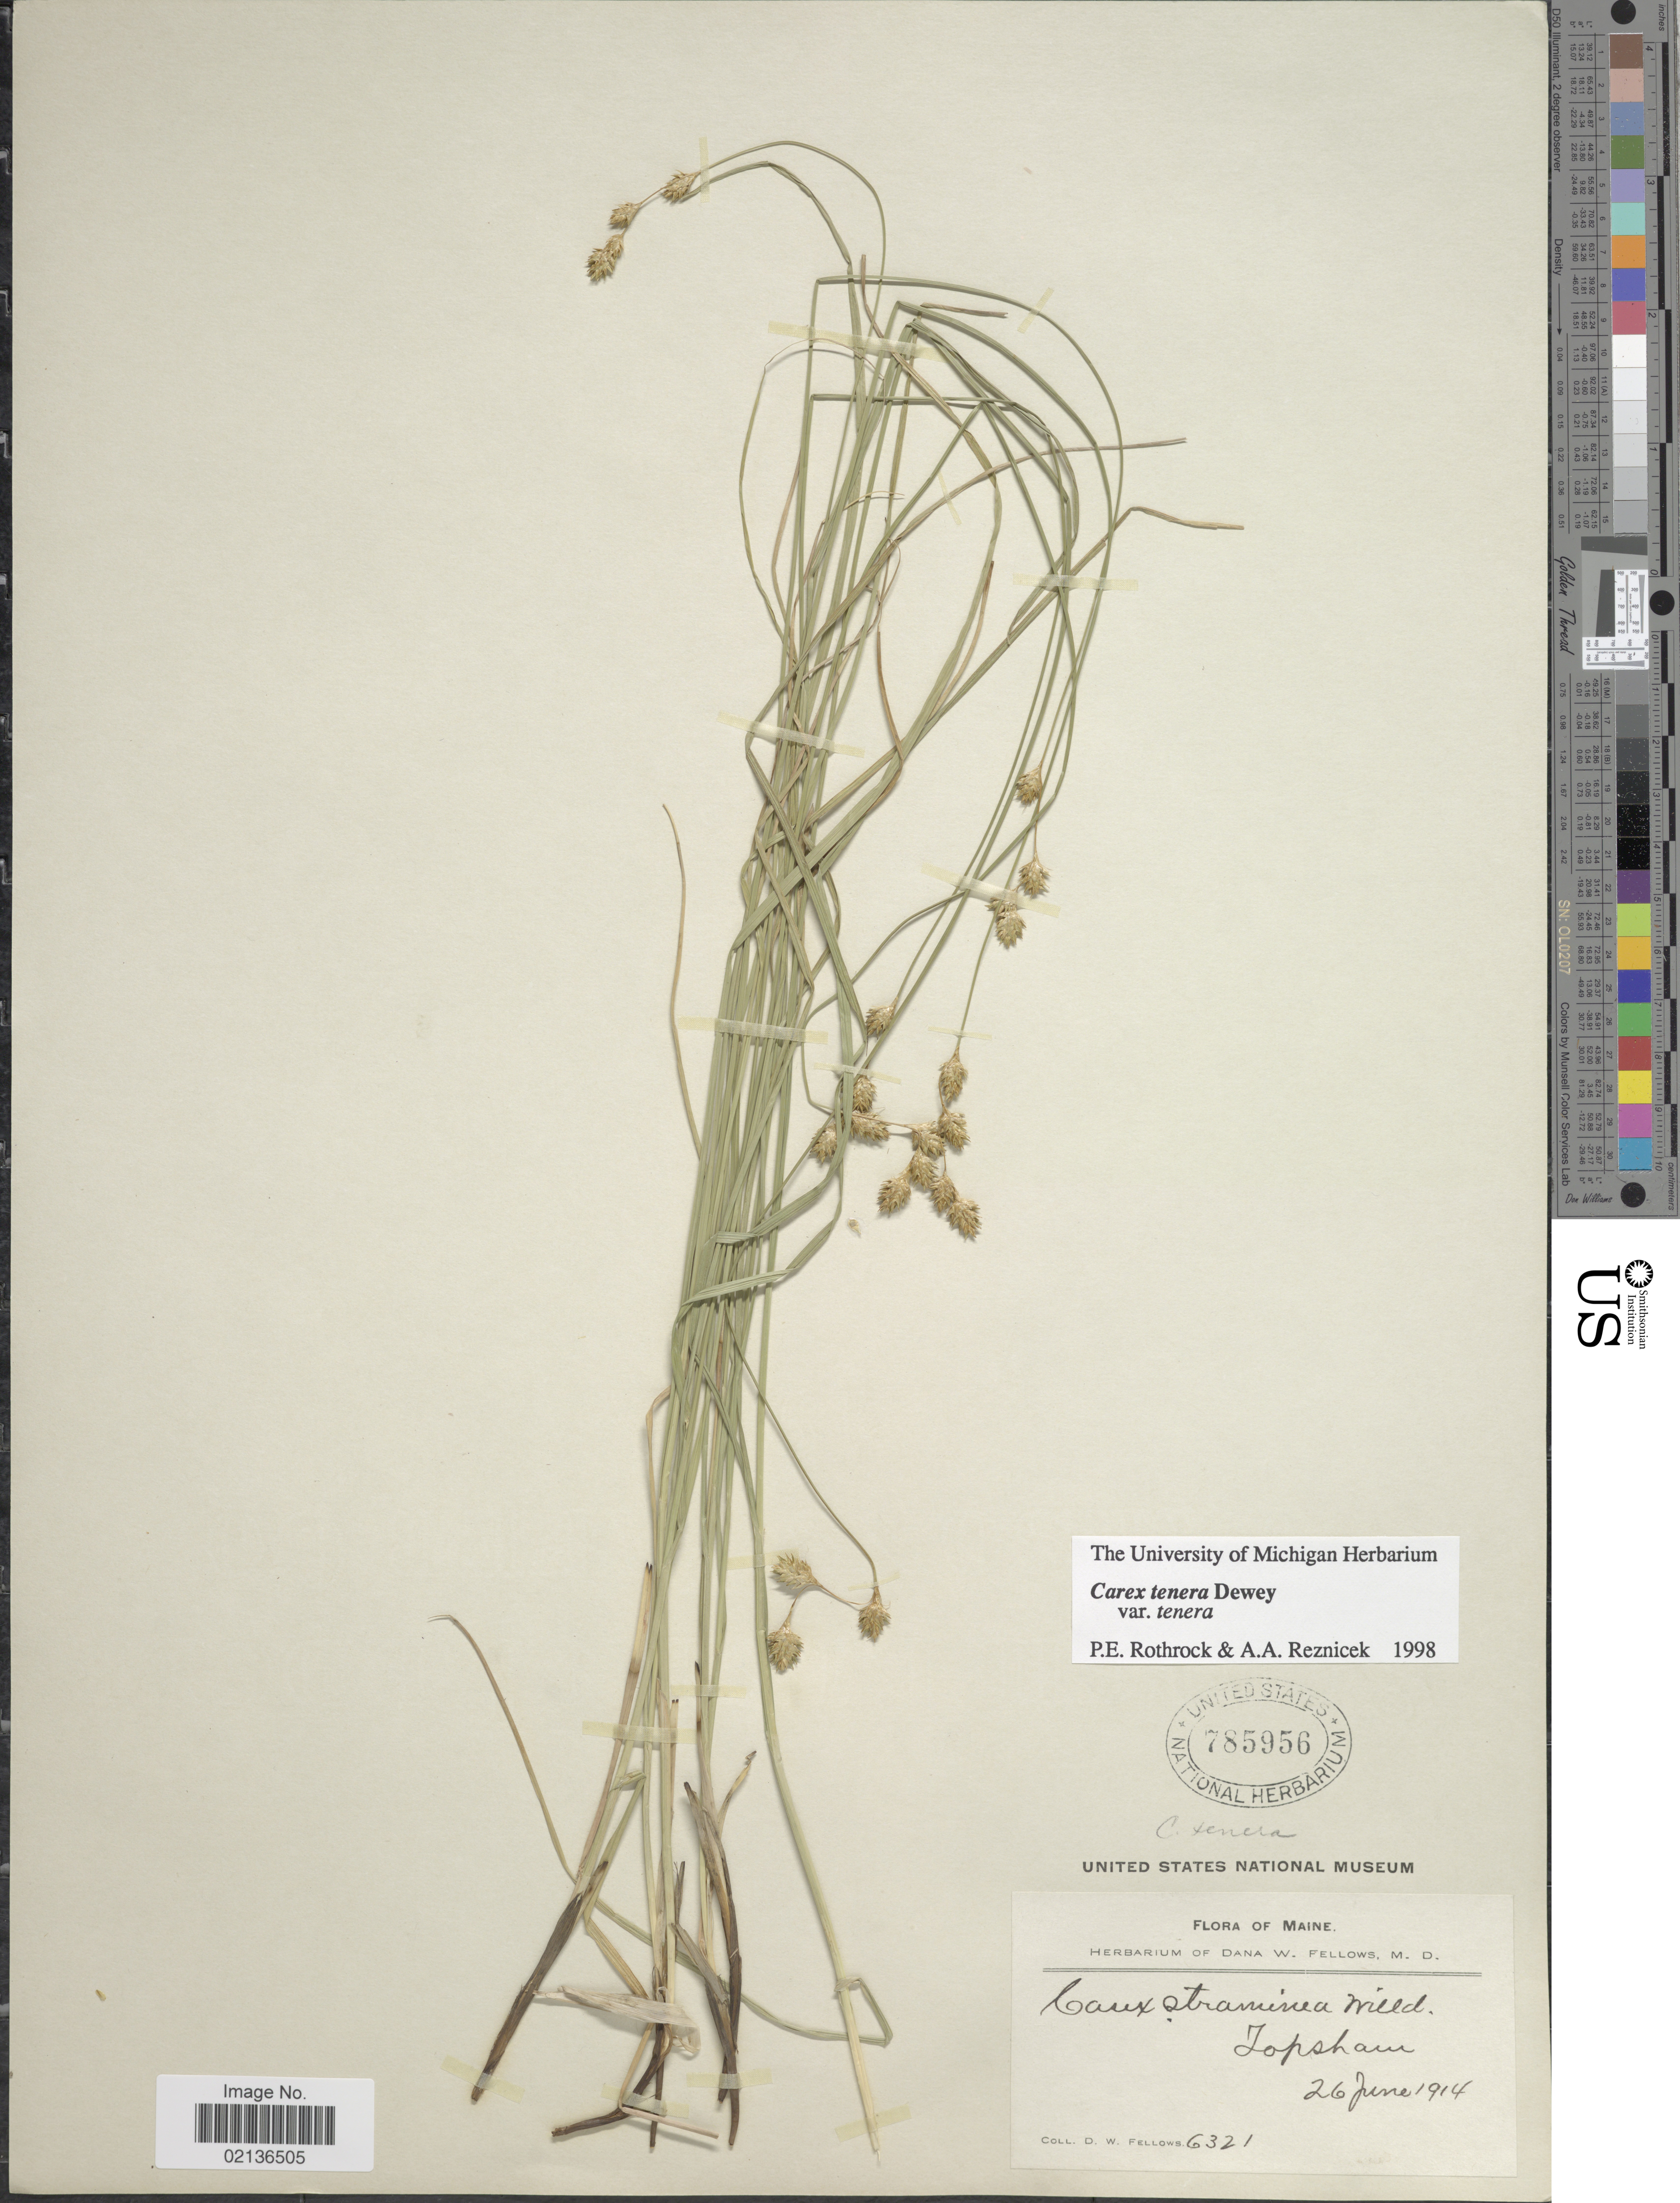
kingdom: Plantae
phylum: Tracheophyta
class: Liliopsida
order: Poales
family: Cyperaceae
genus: Carex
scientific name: Carex tenera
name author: Dewey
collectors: D. W. Fellows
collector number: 6321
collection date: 1914-06-26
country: United States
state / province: Maine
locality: Topsham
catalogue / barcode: US 785956